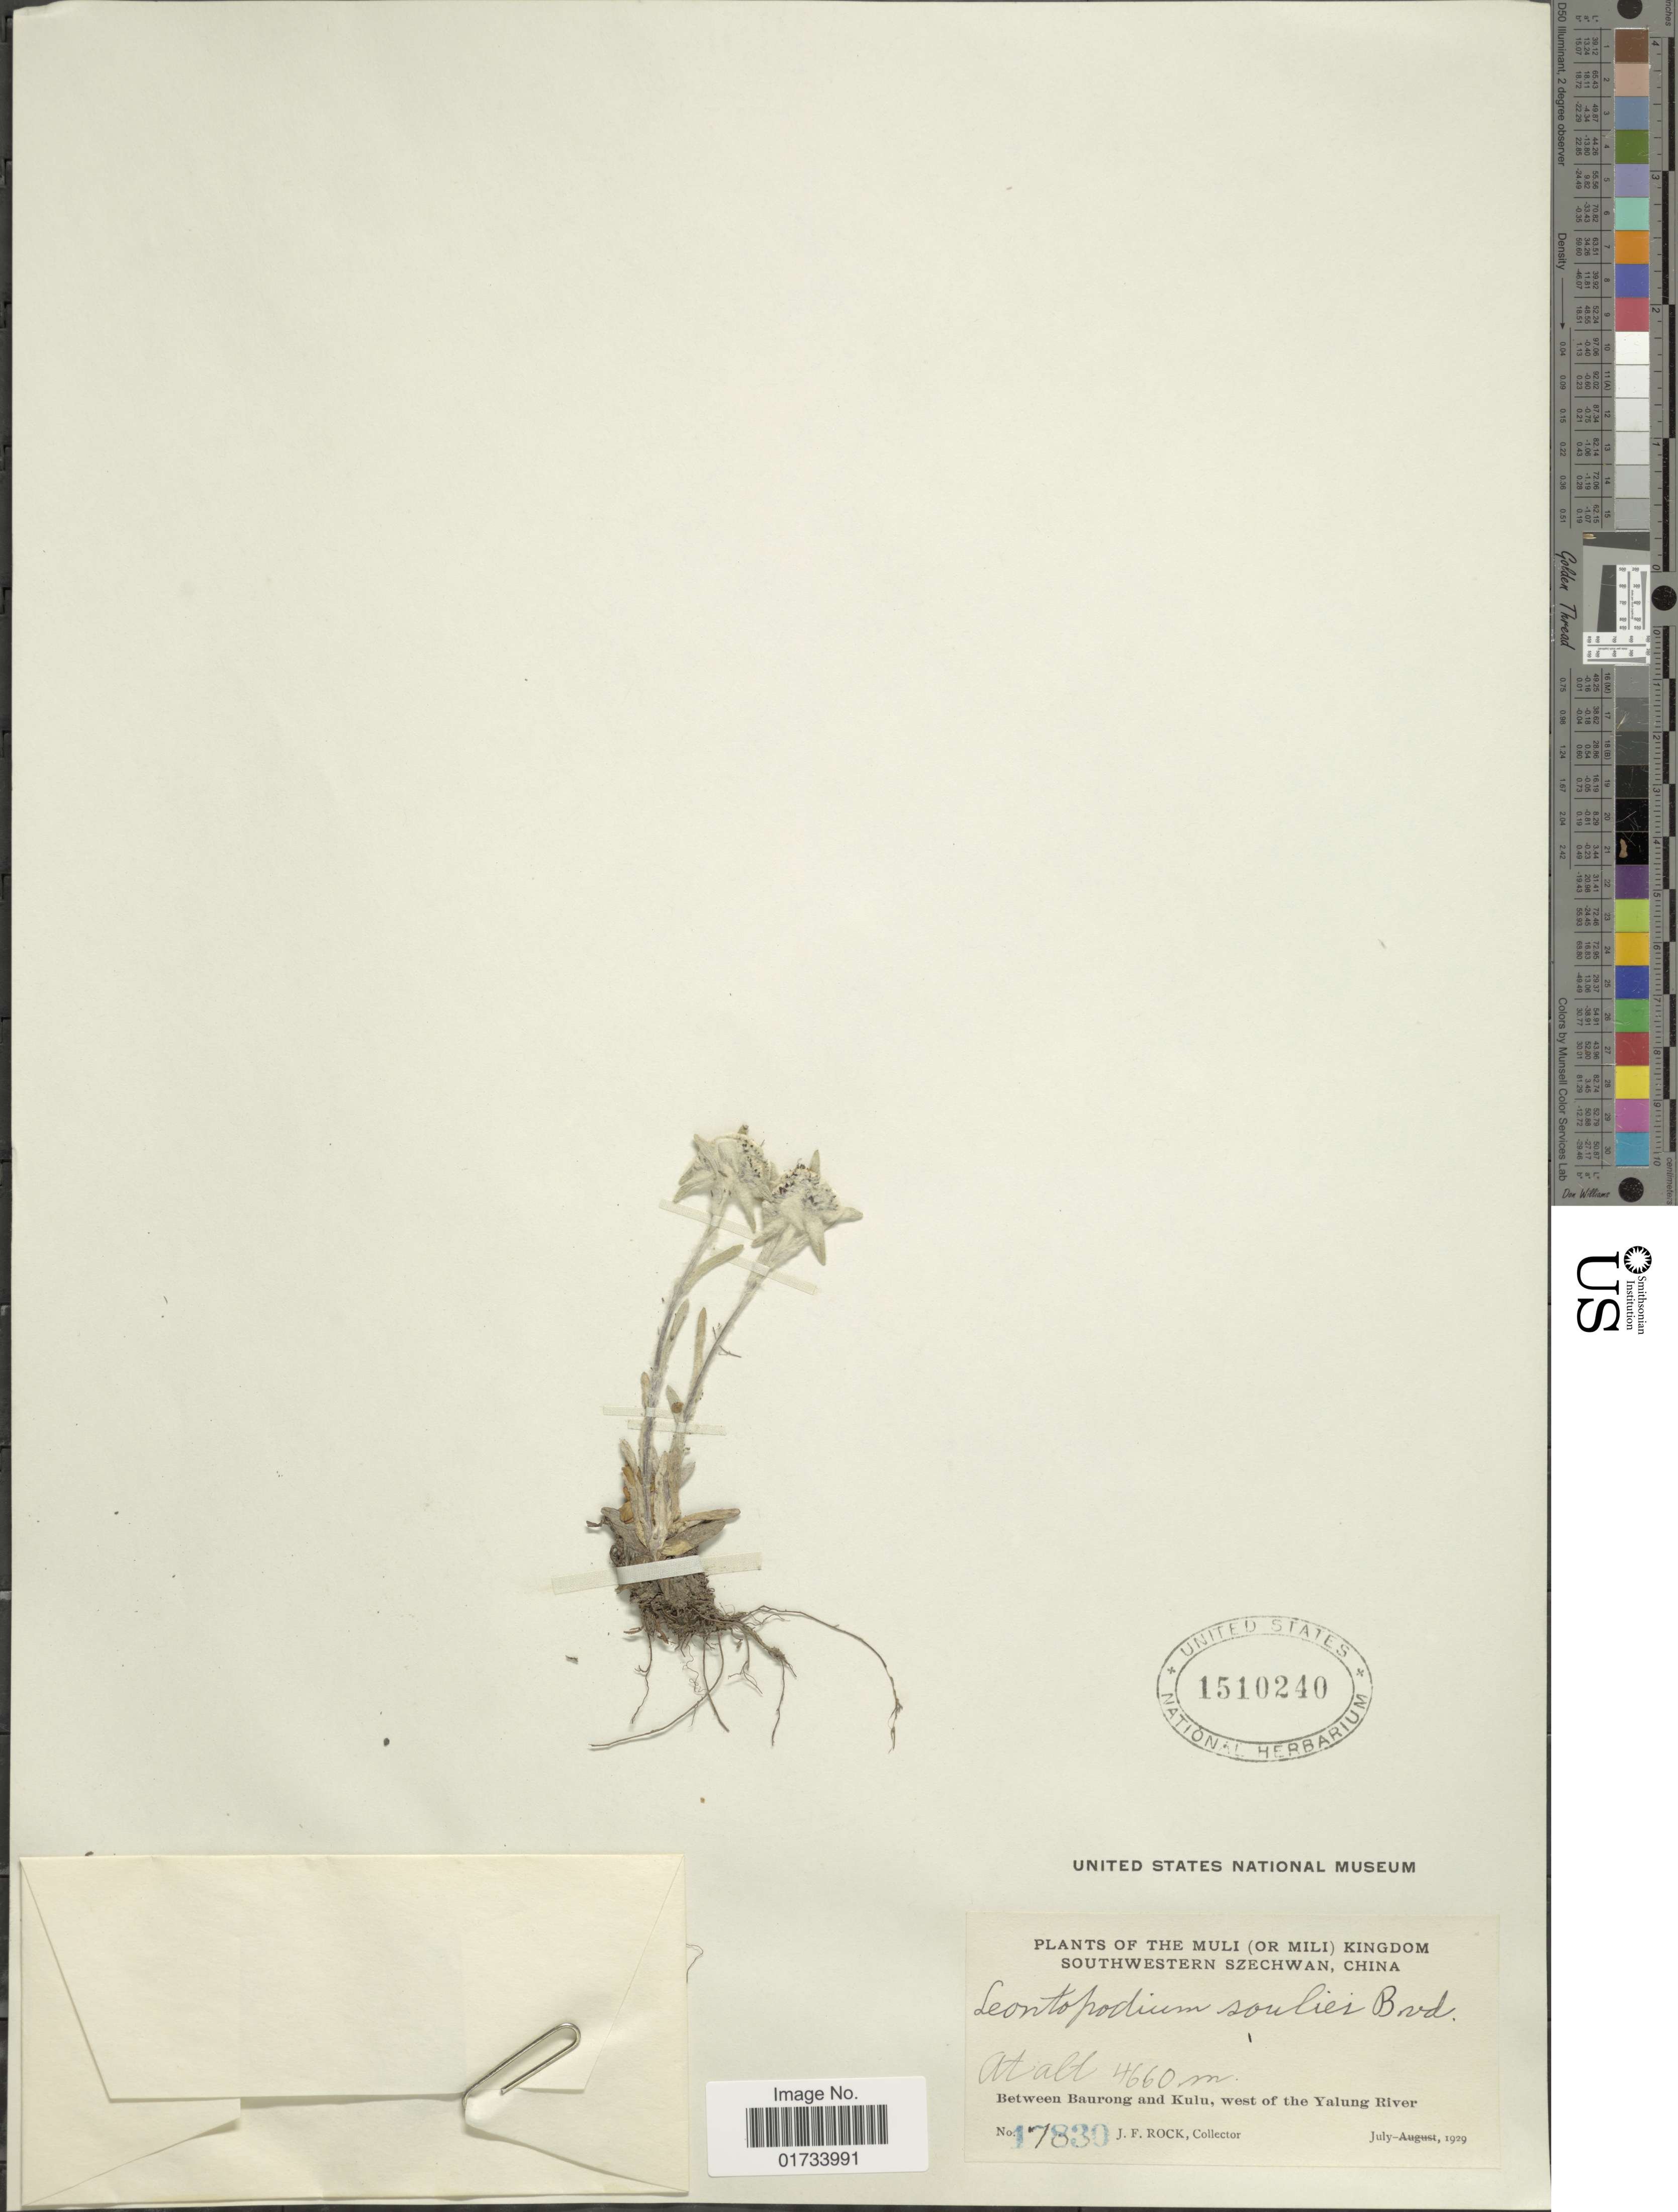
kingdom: Plantae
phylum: Tracheophyta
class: Magnoliopsida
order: Asterales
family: Asteraceae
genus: Leontopodium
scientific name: Leontopodium souliei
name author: Beauverd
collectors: J. Rock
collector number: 17830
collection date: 1929-07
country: China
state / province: Sichuan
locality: Muli (or Mili) Kingdom, Southwestern Szechwan, between Baurong and Kulu, west of the Yalung River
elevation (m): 4660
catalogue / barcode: US 1510240